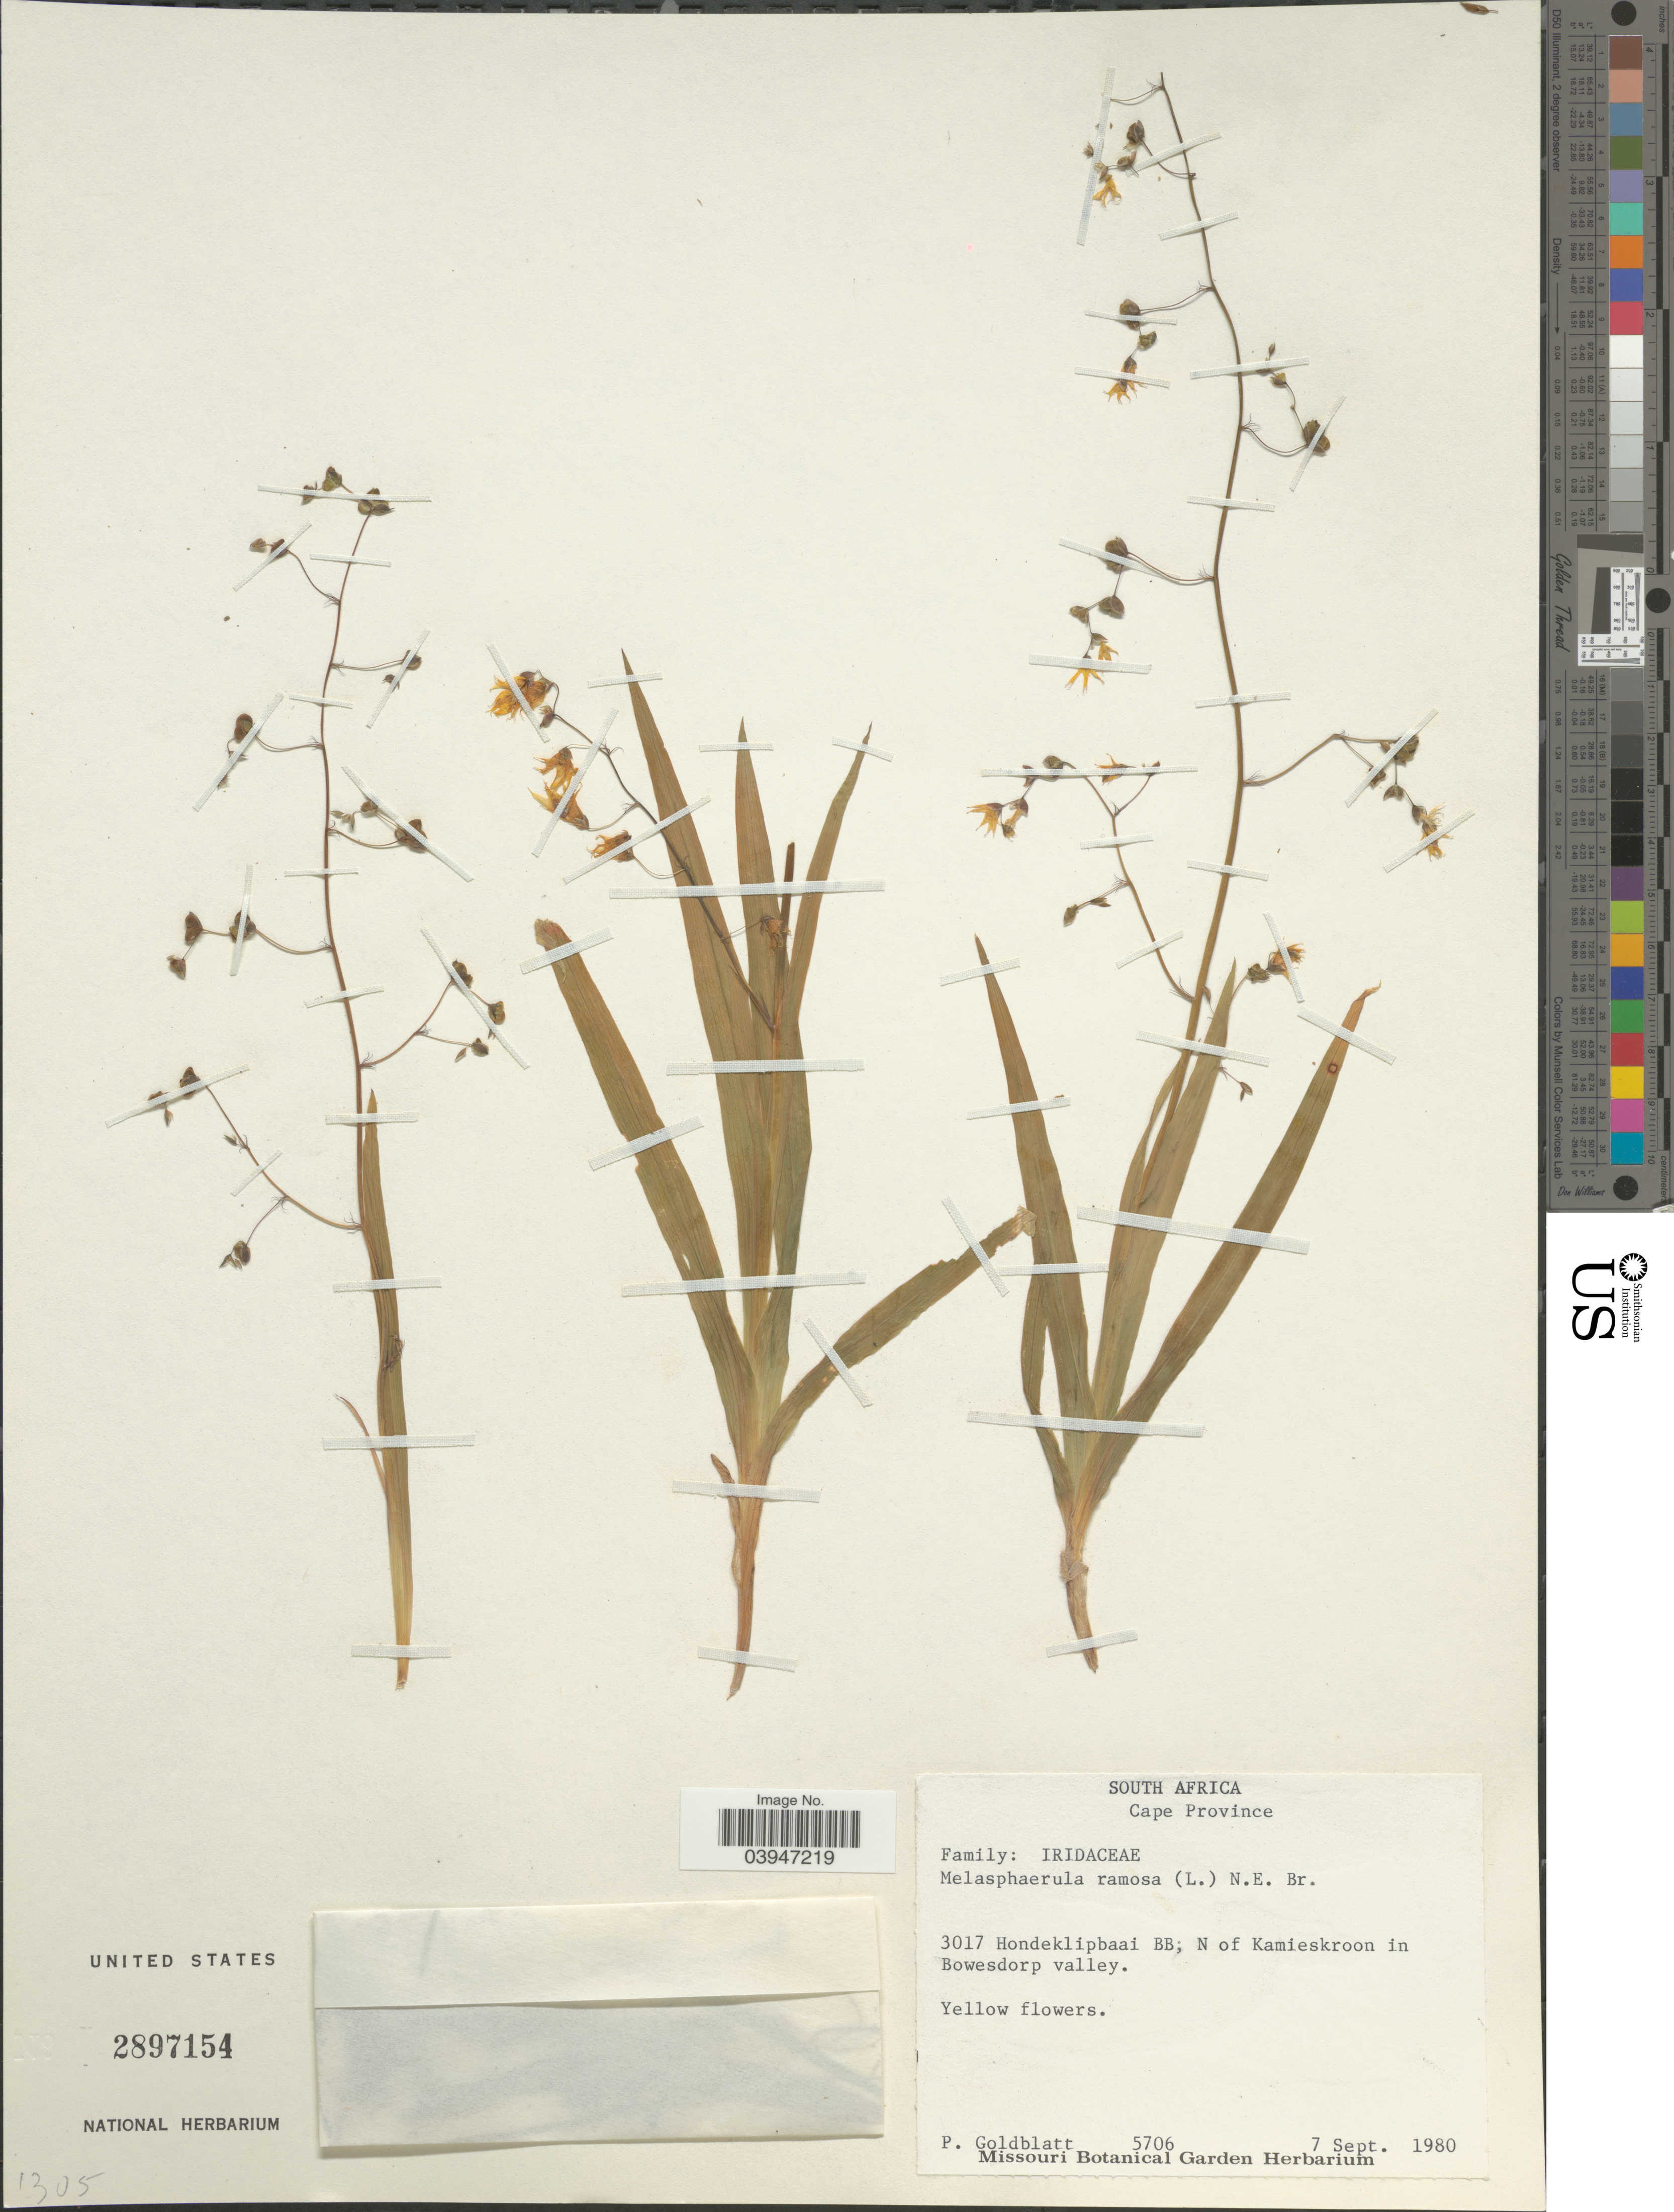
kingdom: Plantae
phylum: Tracheophyta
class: Liliopsida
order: Asparagales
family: Iridaceae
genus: Melasphaerula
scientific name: Melasphaerula graminea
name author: (L. f.) Ker Gawl.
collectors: P. Goldblatt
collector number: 5706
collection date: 1980-09-07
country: South Africa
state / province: Northern Cape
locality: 3017 Hondeklipbaai BB; N of Kamieskroon in Bowesdorp valley.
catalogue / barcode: US 2897154